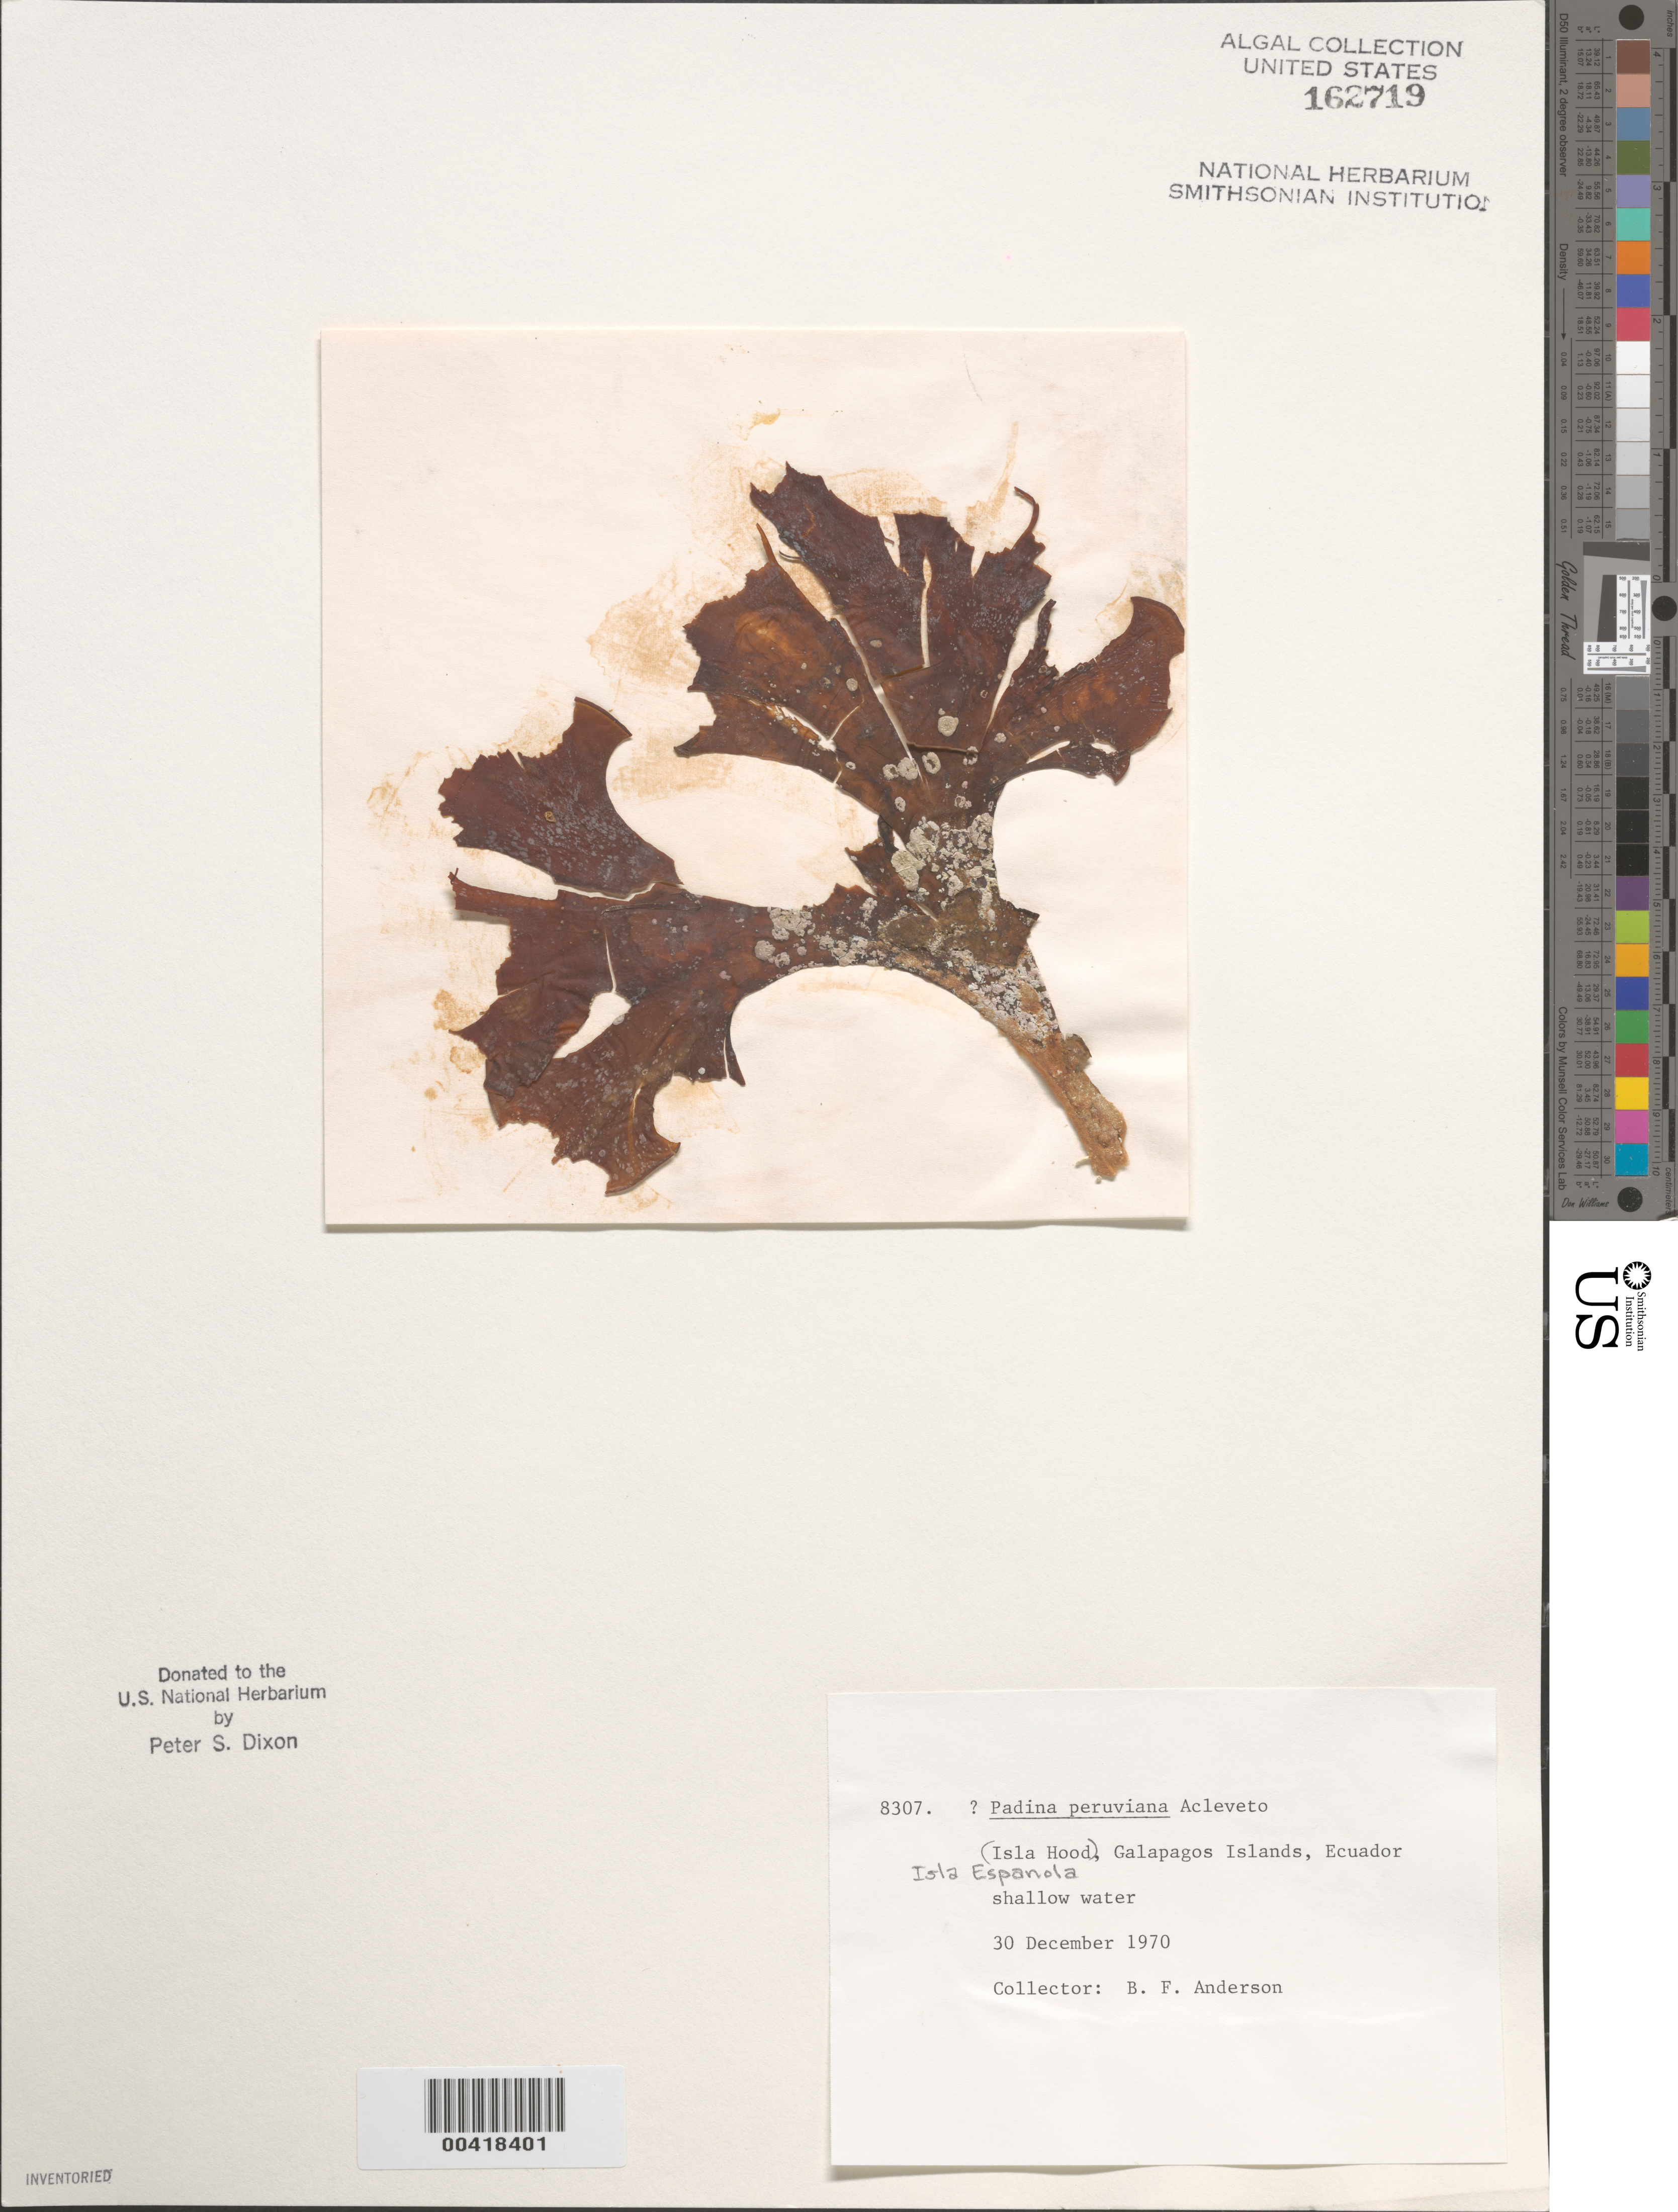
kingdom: Chromista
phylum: Ochrophyta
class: Phaeophyceae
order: Dictyotales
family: Dictyotaceae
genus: Padina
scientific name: Padina peruviana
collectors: B. F. Anderson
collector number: PSD 8307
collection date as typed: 30 Dec 1970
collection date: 1970-12-30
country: Ecuador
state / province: Colón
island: Española [Hood]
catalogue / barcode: US 162719